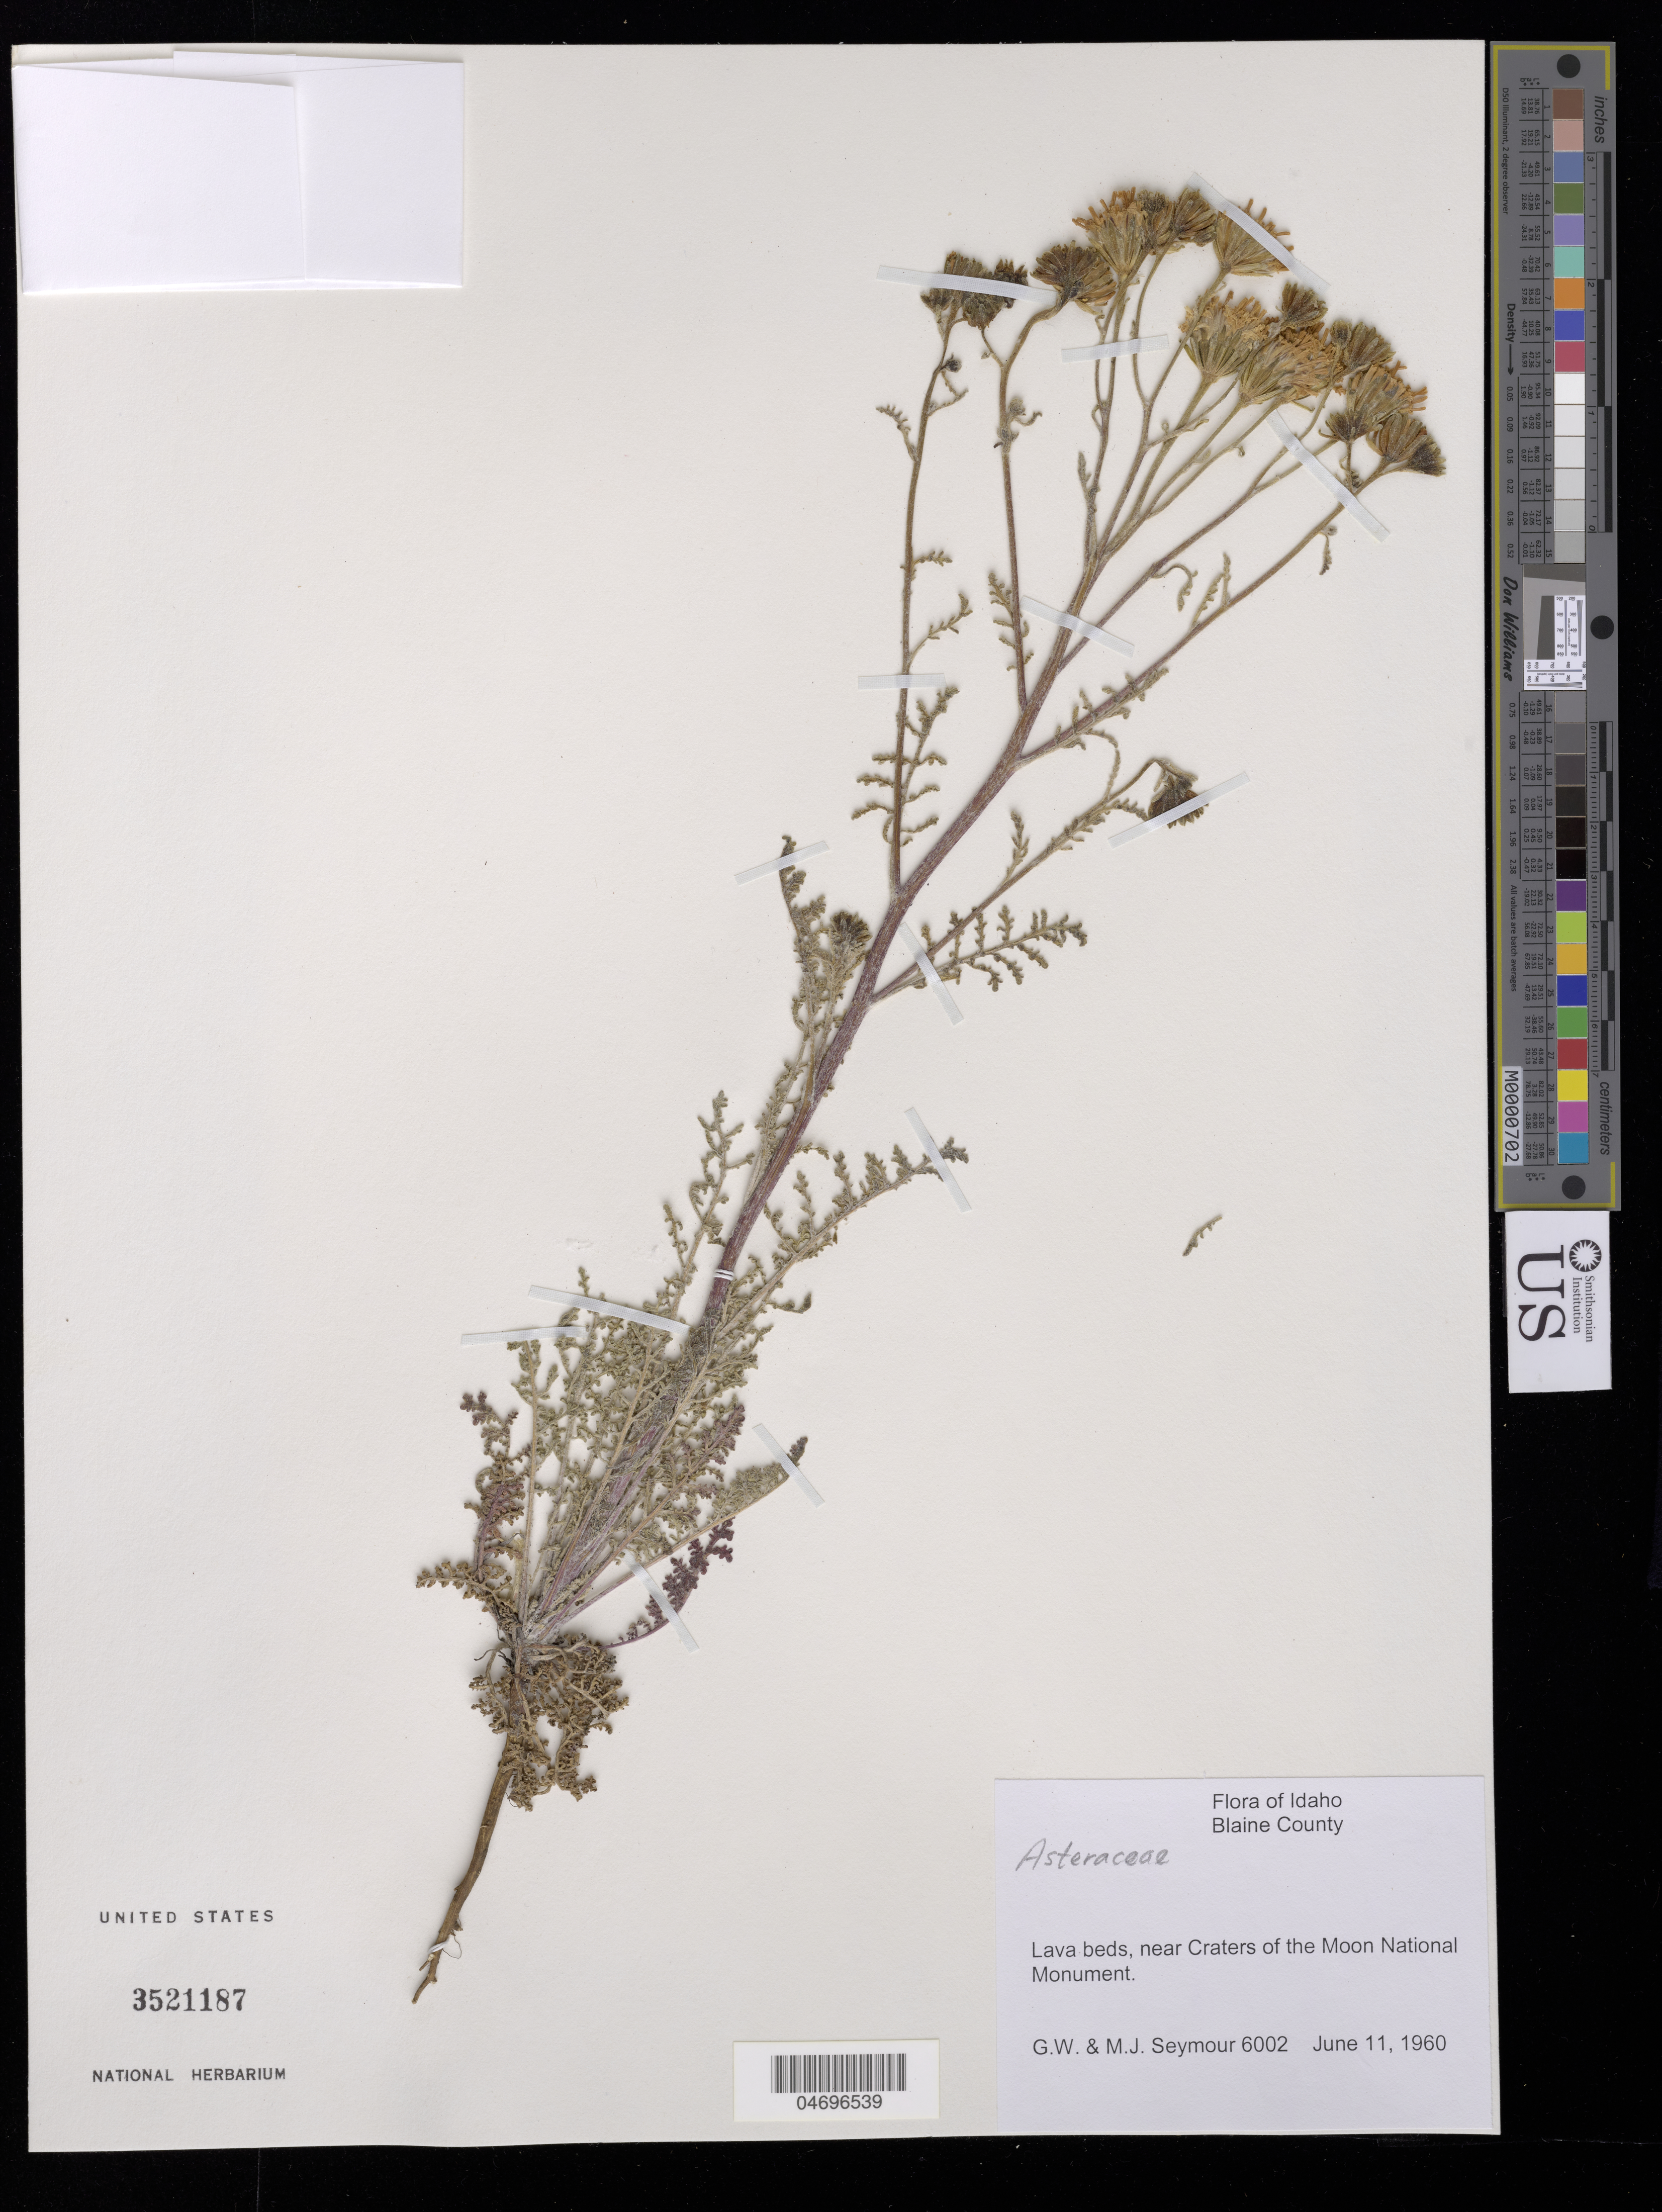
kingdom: Plantae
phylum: Tracheophyta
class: Magnoliopsida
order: Asterales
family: Asteraceae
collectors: G. Seymour & M. Seymour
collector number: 6002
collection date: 1960-06-11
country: United States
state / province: Idaho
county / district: Blaine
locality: Lava beds, near Craters of the Moon National Monument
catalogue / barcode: US 3521187